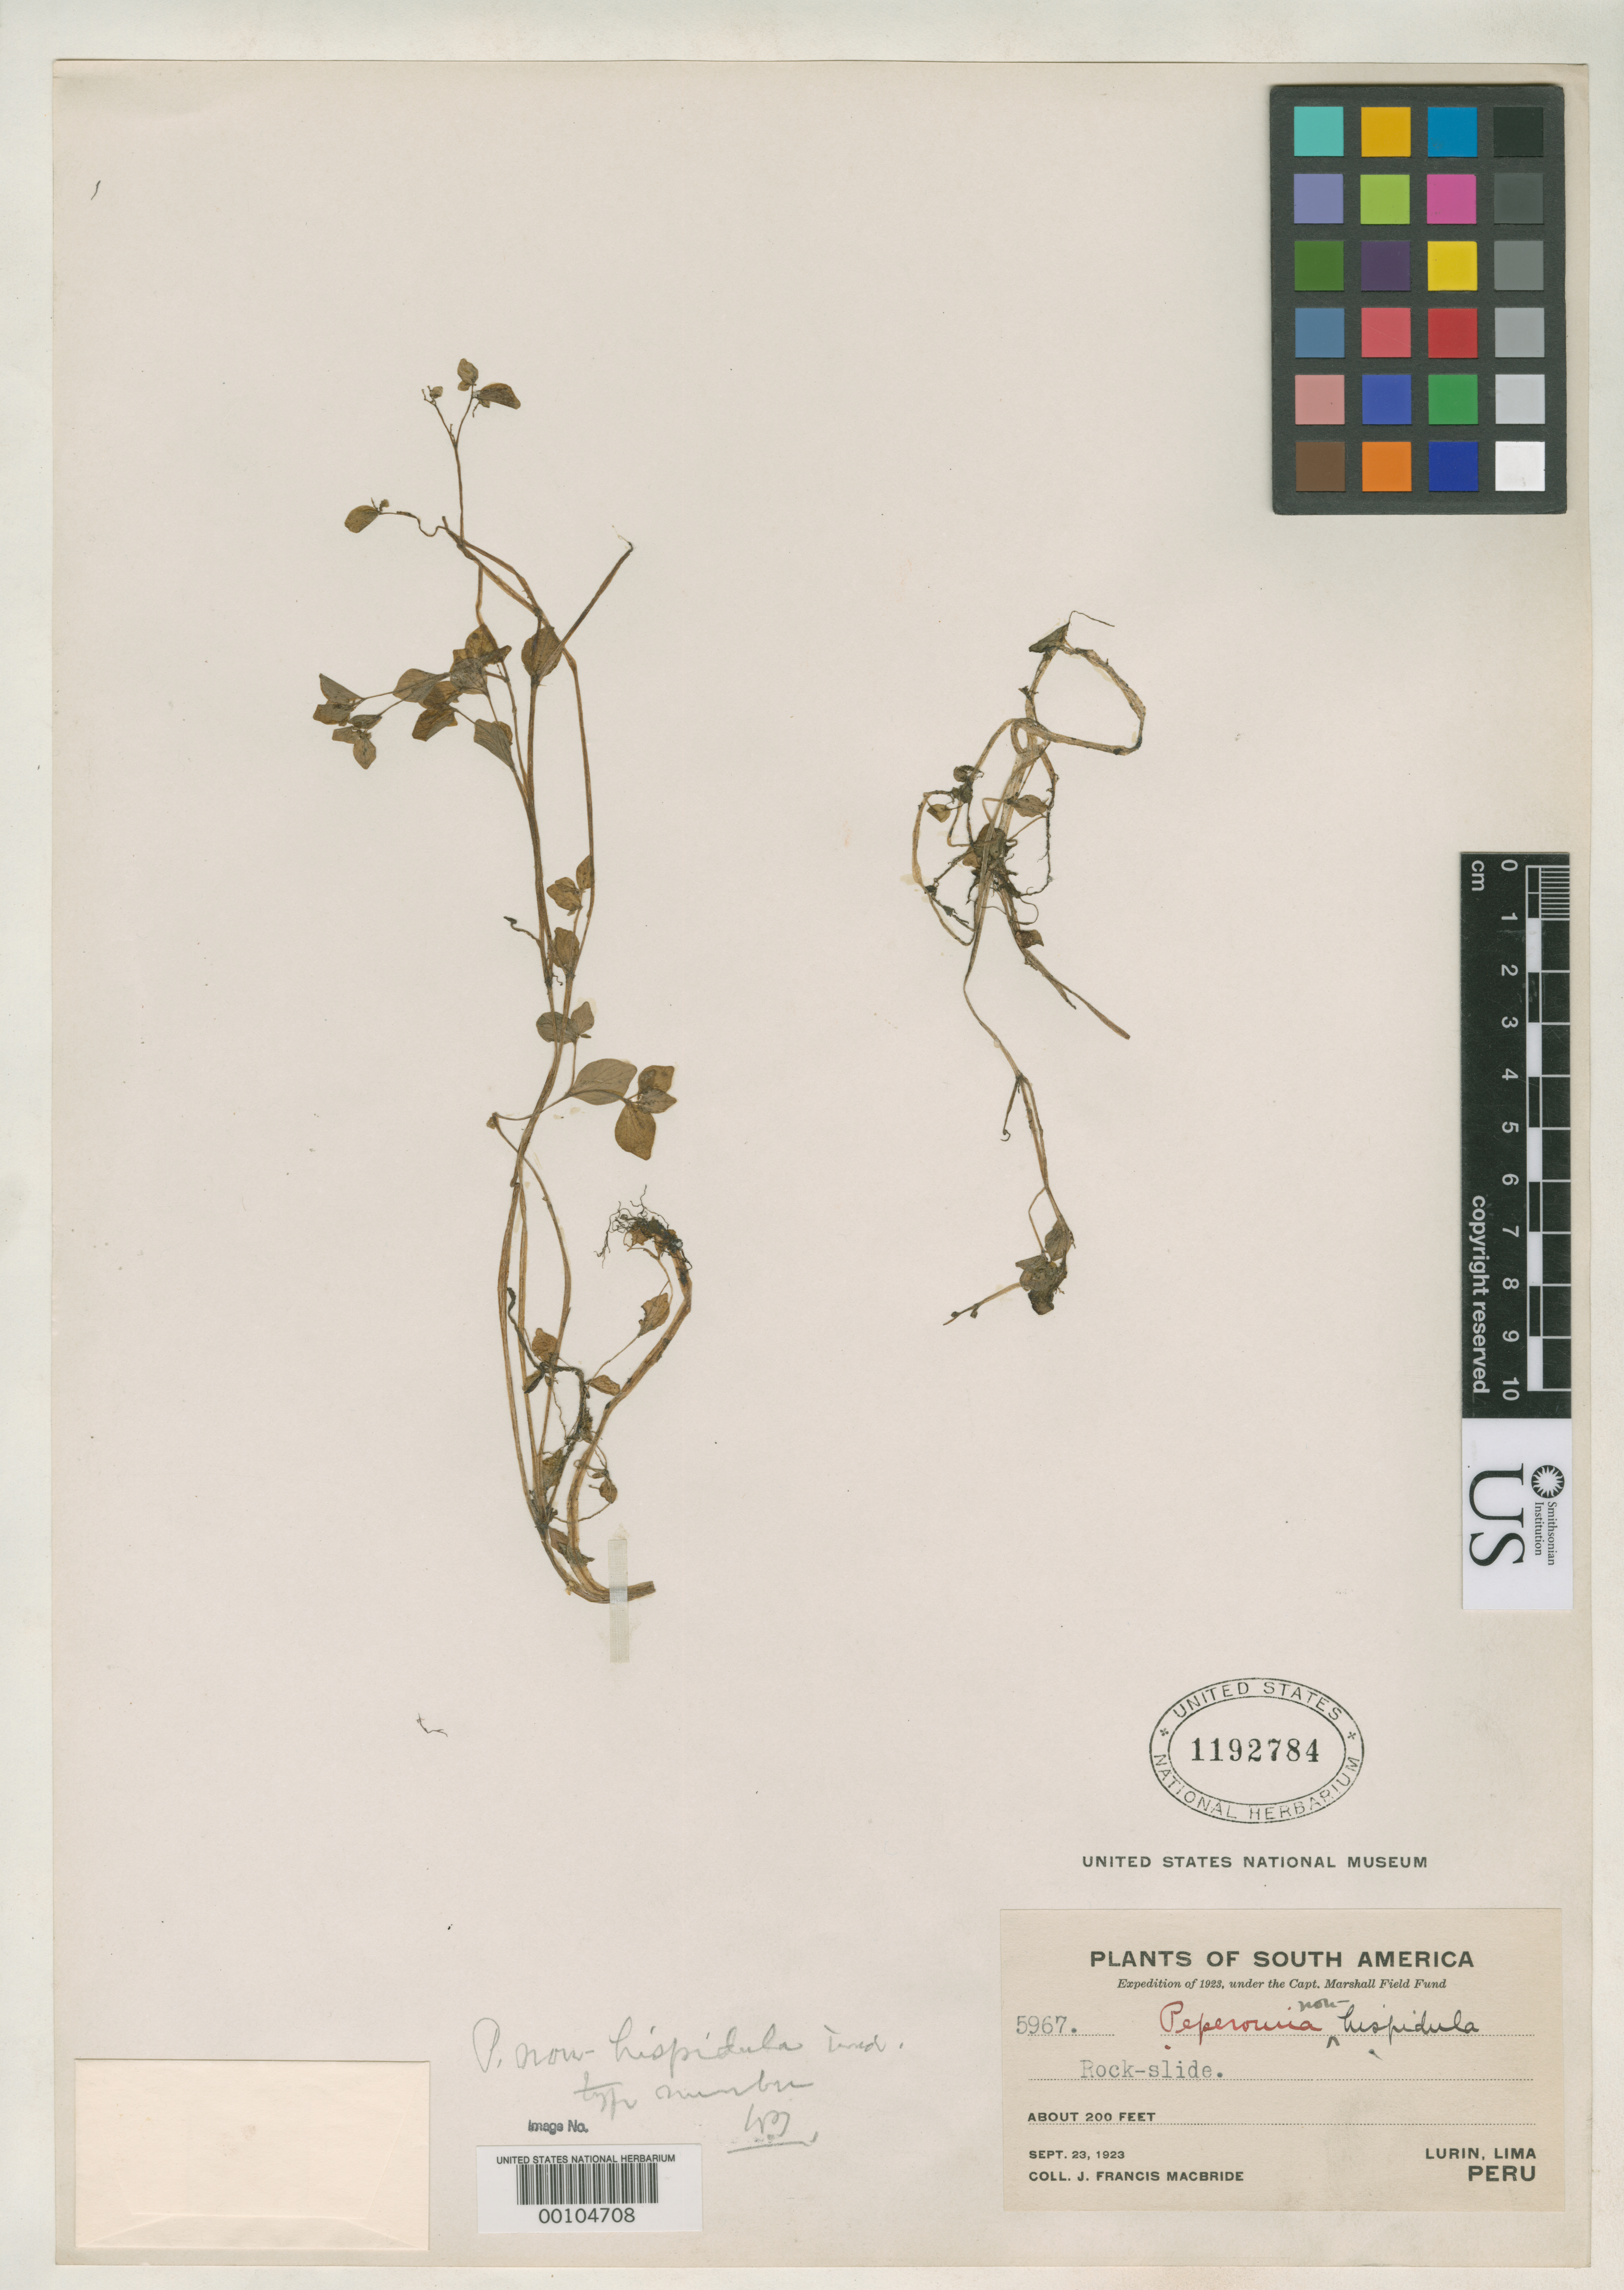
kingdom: Plantae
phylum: Tracheophyta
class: Magnoliopsida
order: Piperales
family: Piperaceae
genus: Peperomia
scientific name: Peperomia nonhispidula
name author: Trel. in J.F. Macbr.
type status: Isotype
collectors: J. F. Macbride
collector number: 5967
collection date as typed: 23 Sep 1923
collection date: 1923-09-23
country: Peru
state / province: Lima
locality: Lurin, Lima.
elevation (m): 60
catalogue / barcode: US 1192784